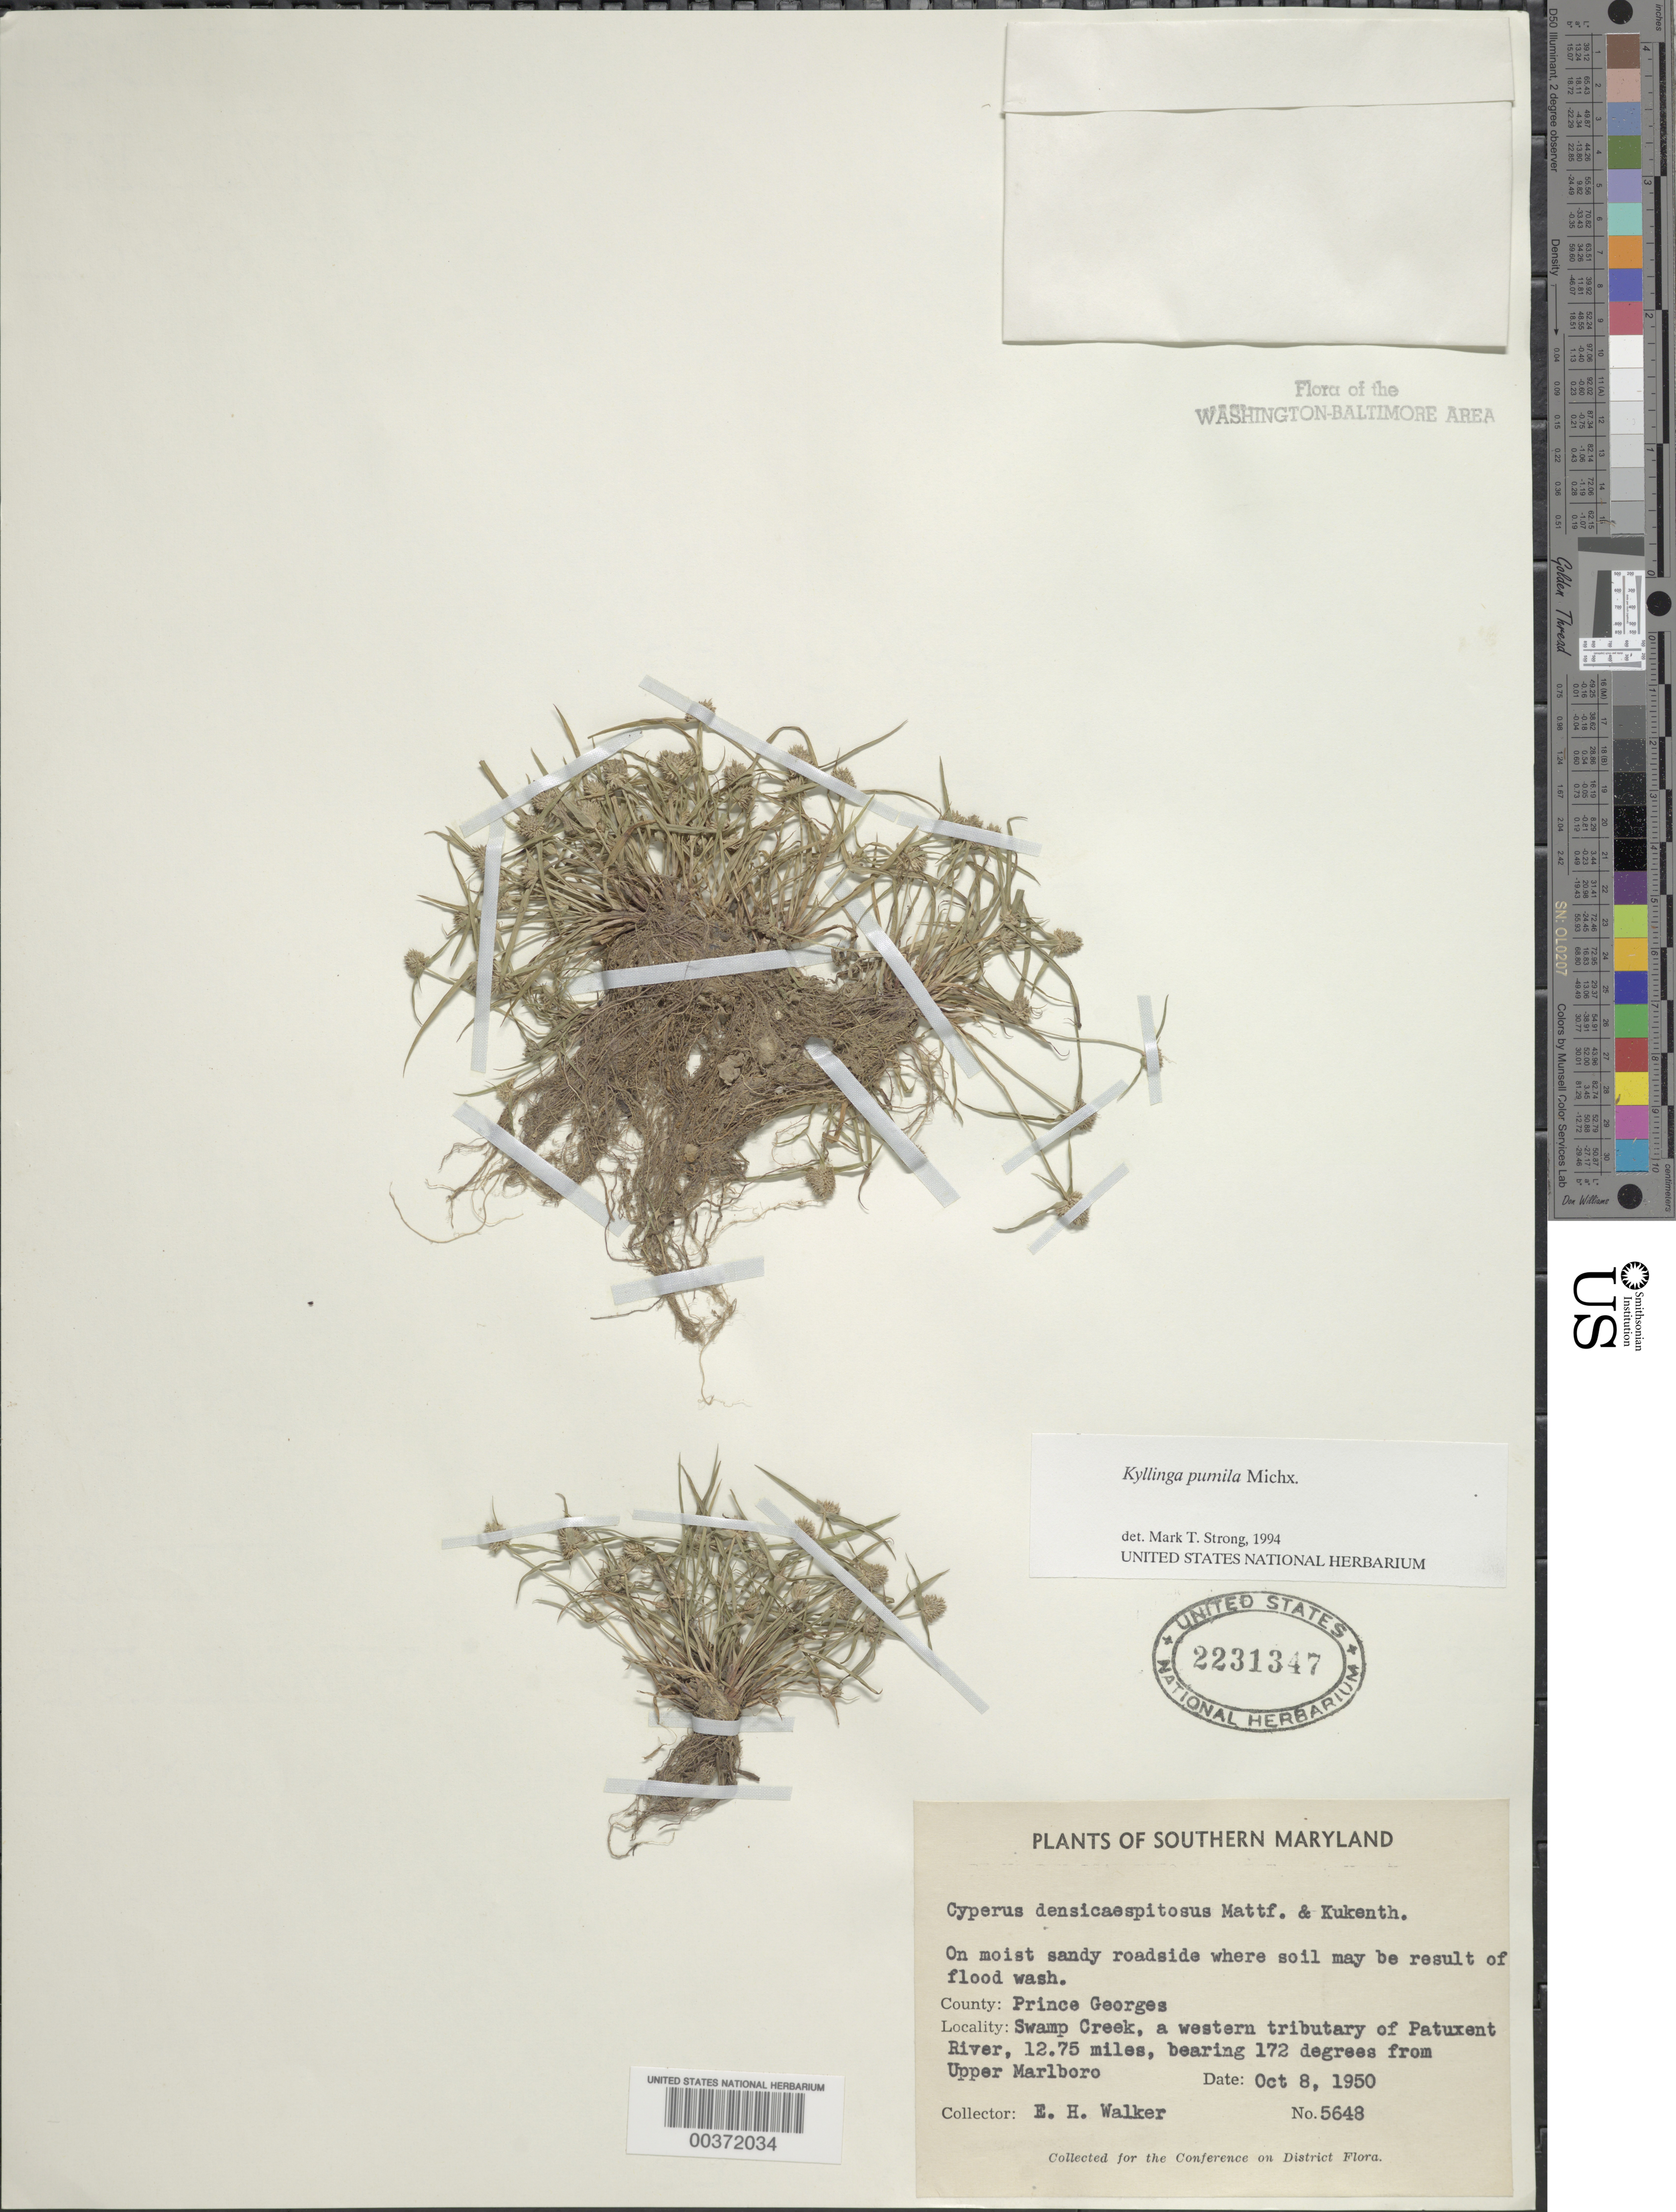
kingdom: Plantae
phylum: Tracheophyta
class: Liliopsida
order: Poales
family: Cyperaceae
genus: Cyperus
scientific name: Cyperus hortensis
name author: (Salzm. ex Steud.) Dorr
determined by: Strong, M. T., (US), Smithsonian Institution - National Museum of Natural History (UNITED STATES)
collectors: E. H. Walker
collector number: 5648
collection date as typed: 08 Oct 1950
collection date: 1950-10-08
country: United States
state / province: Maryland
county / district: Prince George's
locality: Swamp Creek, Tributary of Patuxent River, Upper Marlboro vicinity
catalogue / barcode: US 2231347